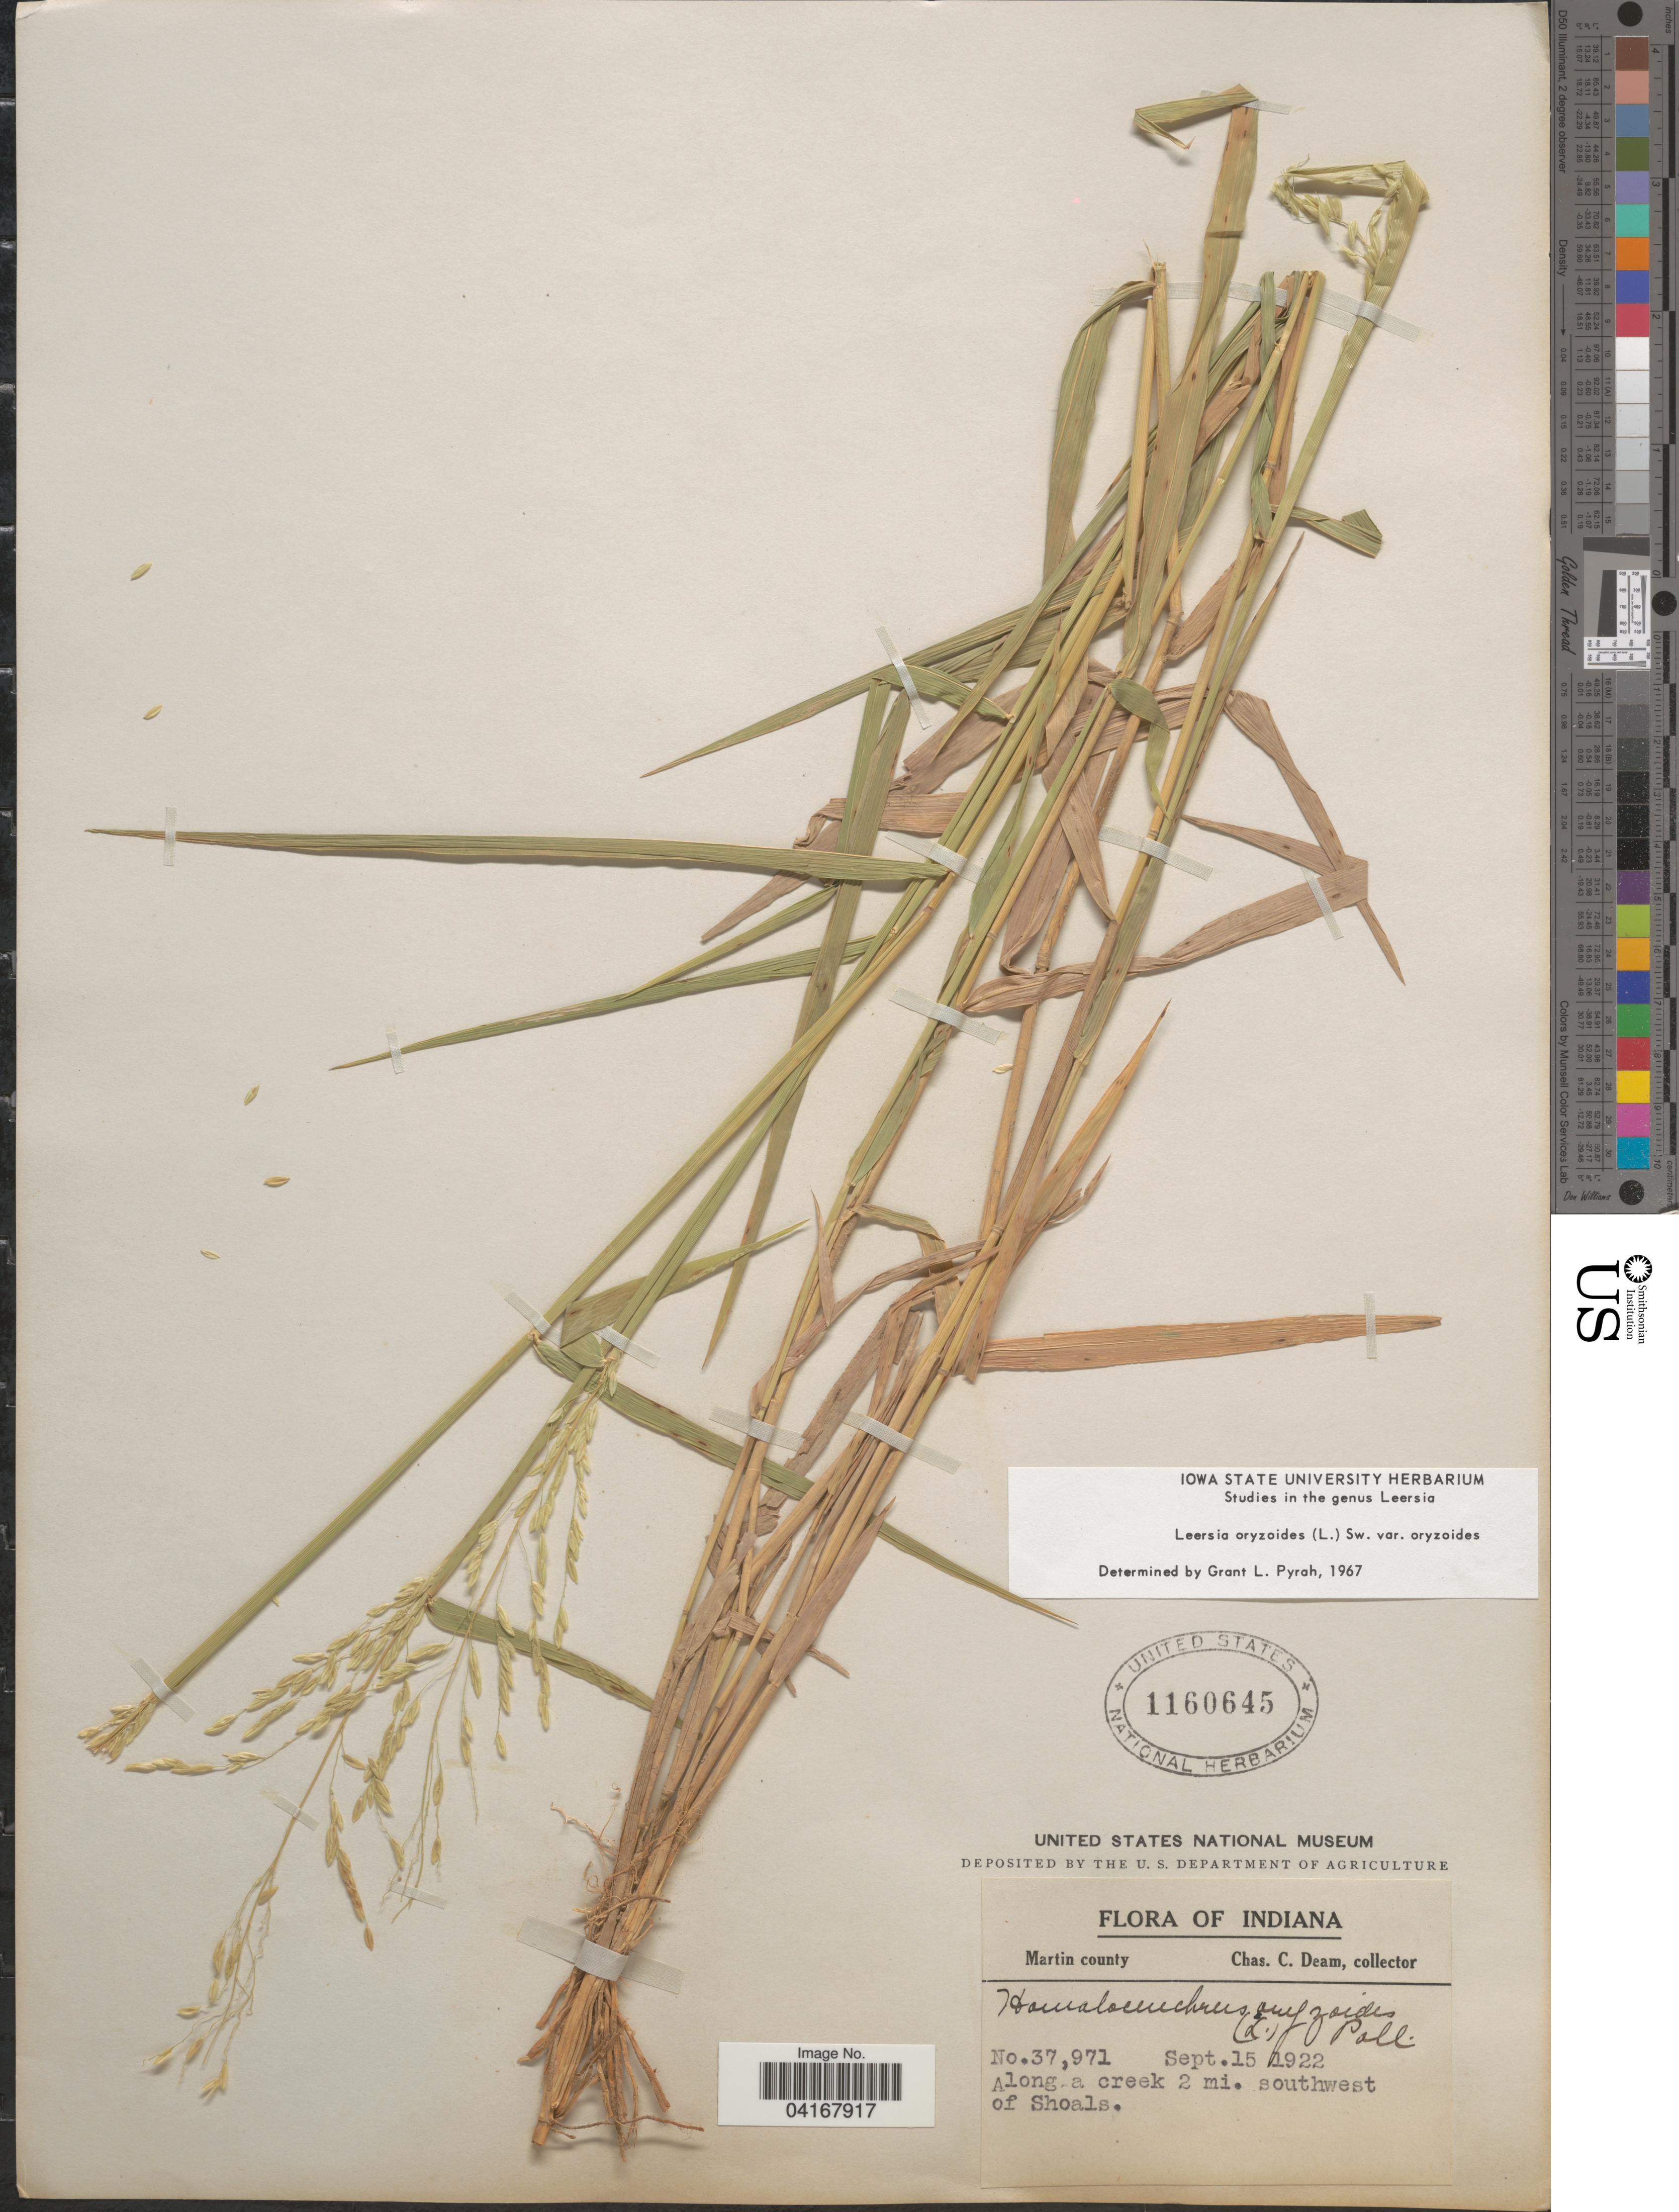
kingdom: Plantae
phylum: Tracheophyta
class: Liliopsida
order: Poales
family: Poaceae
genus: Leersia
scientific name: Leersia oryzoides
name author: (L.) Sw.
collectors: C. C. Deam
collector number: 37971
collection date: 1922-09-15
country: United States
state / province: Indiana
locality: Martin county. Along a creek 2 mi. southwest of Shoals.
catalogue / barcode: US 1160645